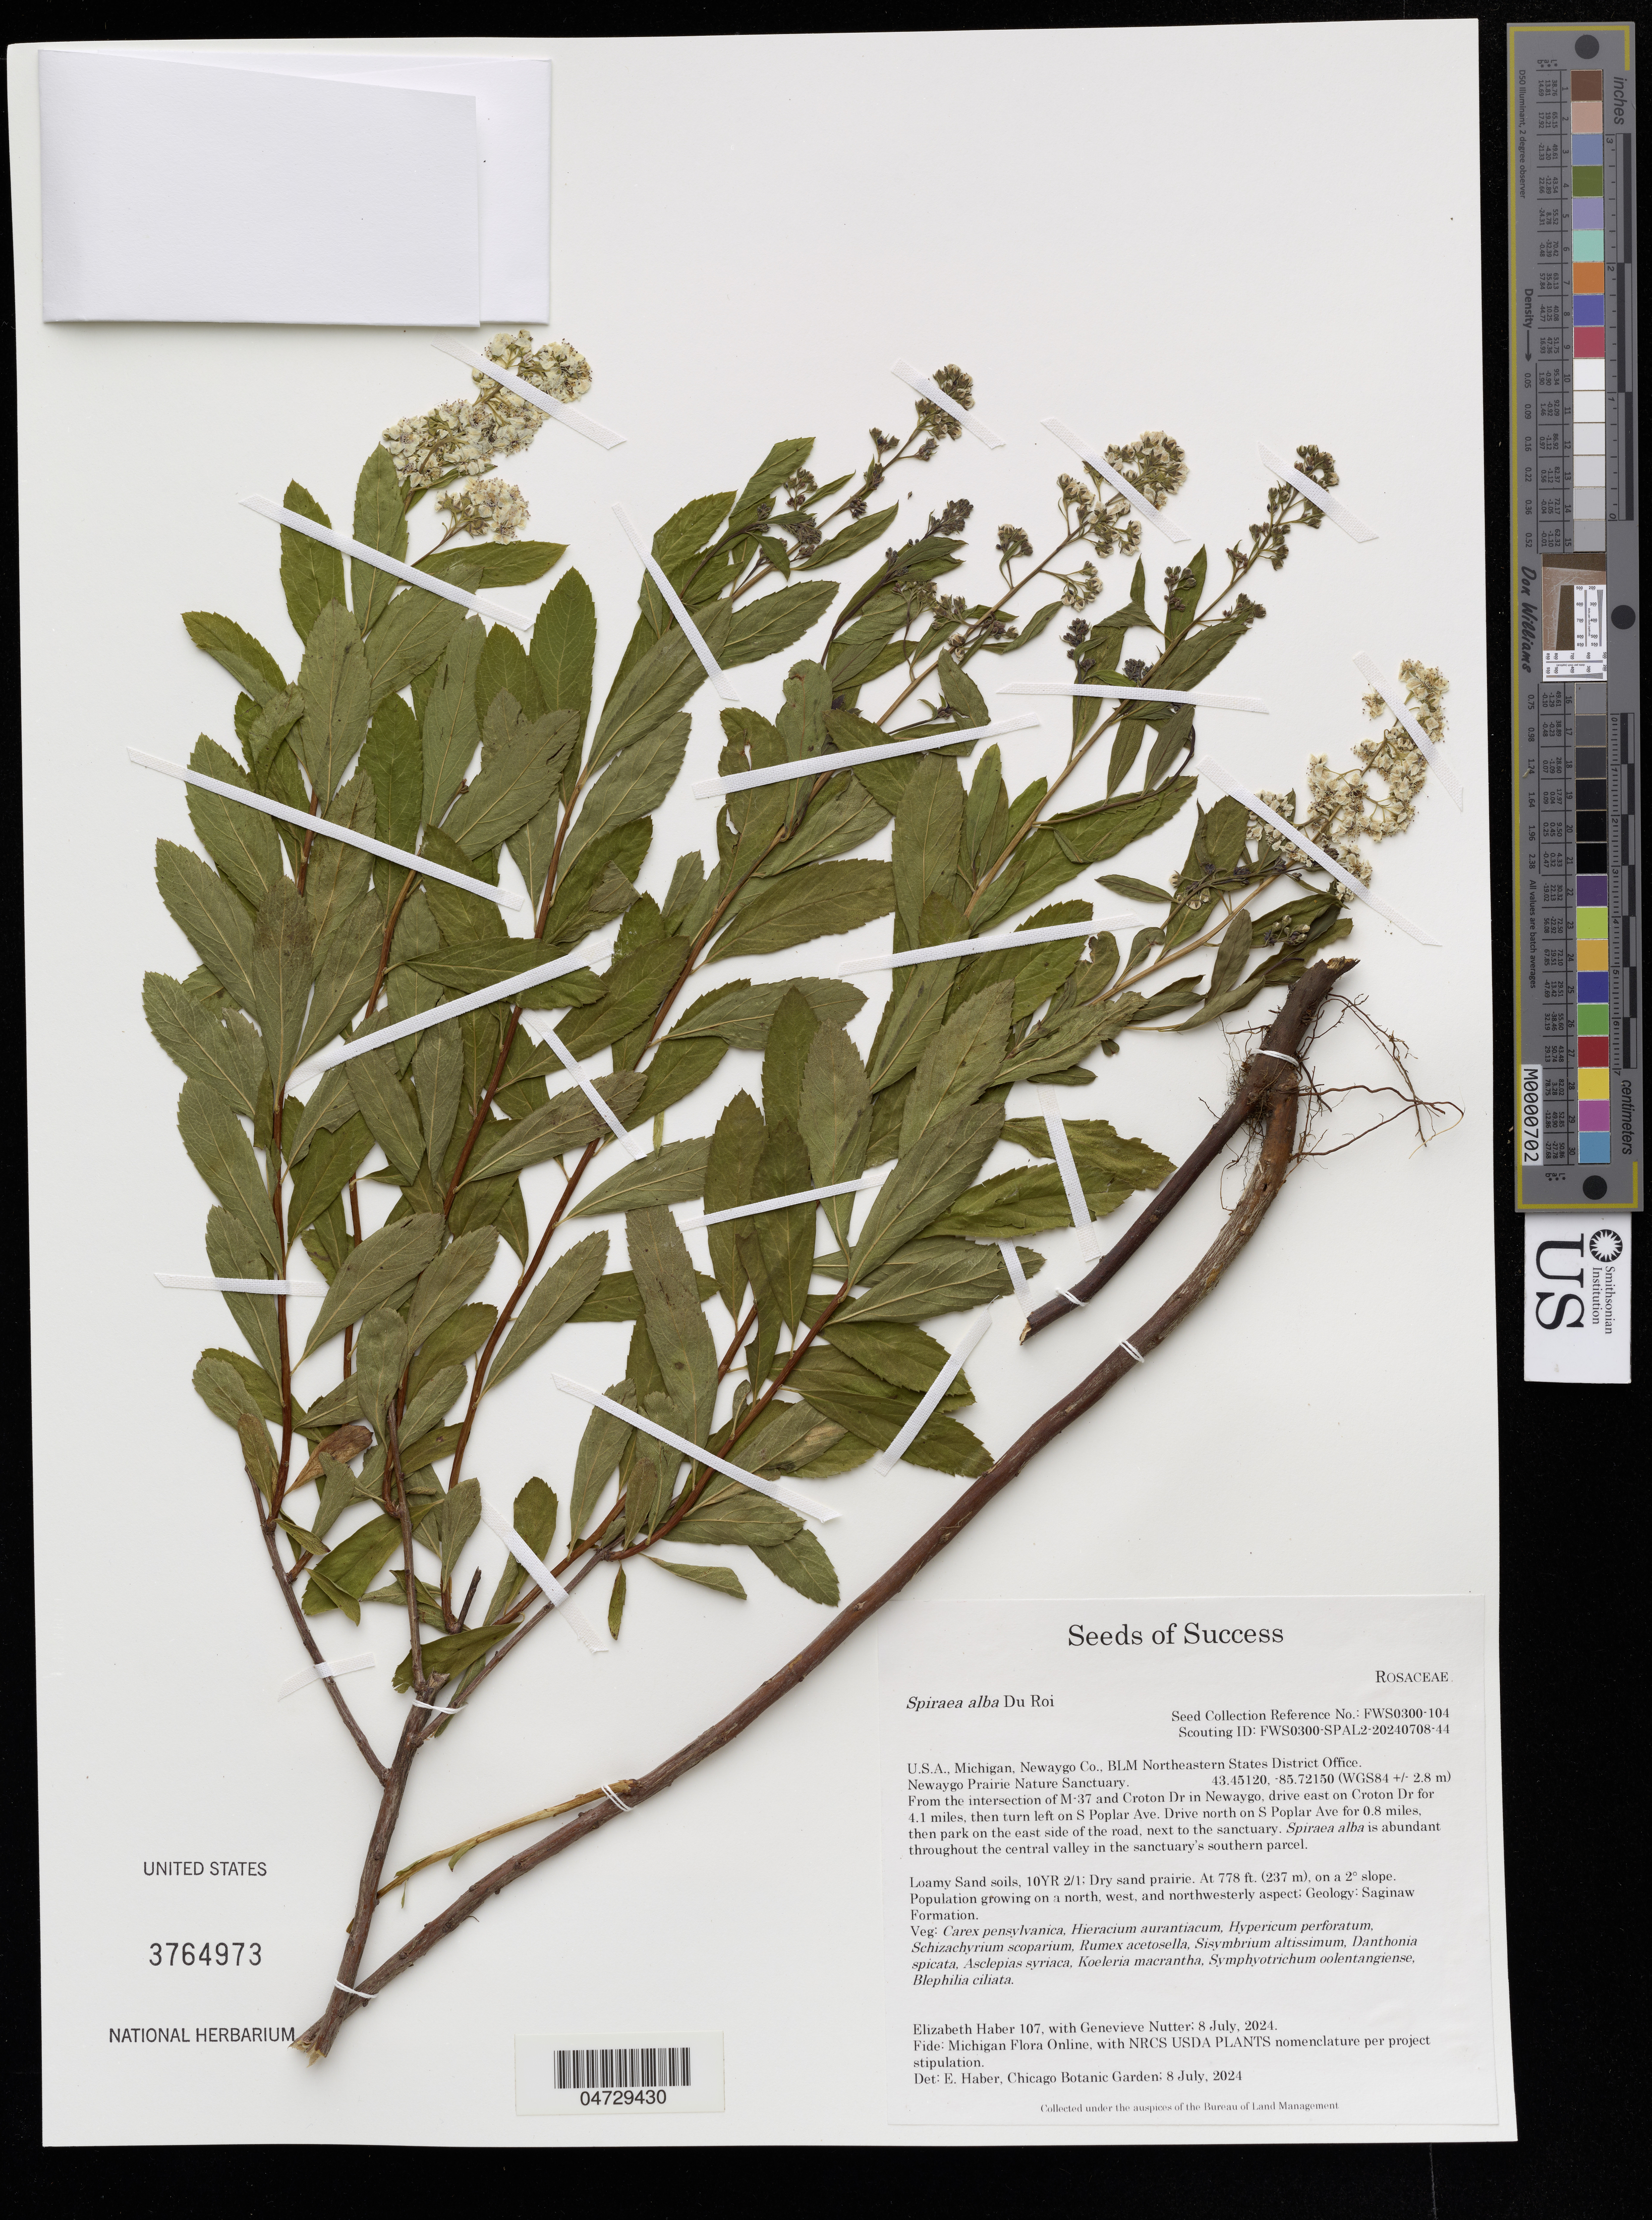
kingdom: Plantae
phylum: Tracheophyta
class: Magnoliopsida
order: Rosales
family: Rosaceae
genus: Spiraea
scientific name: Spiraea alba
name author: Du Roi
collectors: E. Haber & G. Nutter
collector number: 107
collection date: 2024-07-08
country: United States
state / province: Michigan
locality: Newaygo Co., BLM Northeastern States District Office. Newaygo Prairie Nature Sanctuary. From the intersection of M‑37 and Croton Dr in Newaygo, drive east on Croton Dr for 4.1 miles, then turn left on S Poplar Ave. Drive north on S Poplar Ave for 0.8 miles, then park on the east side of the road, next to the sanctuary. (WGS84 +/-2.8 m).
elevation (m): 237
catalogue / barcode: US 3764973